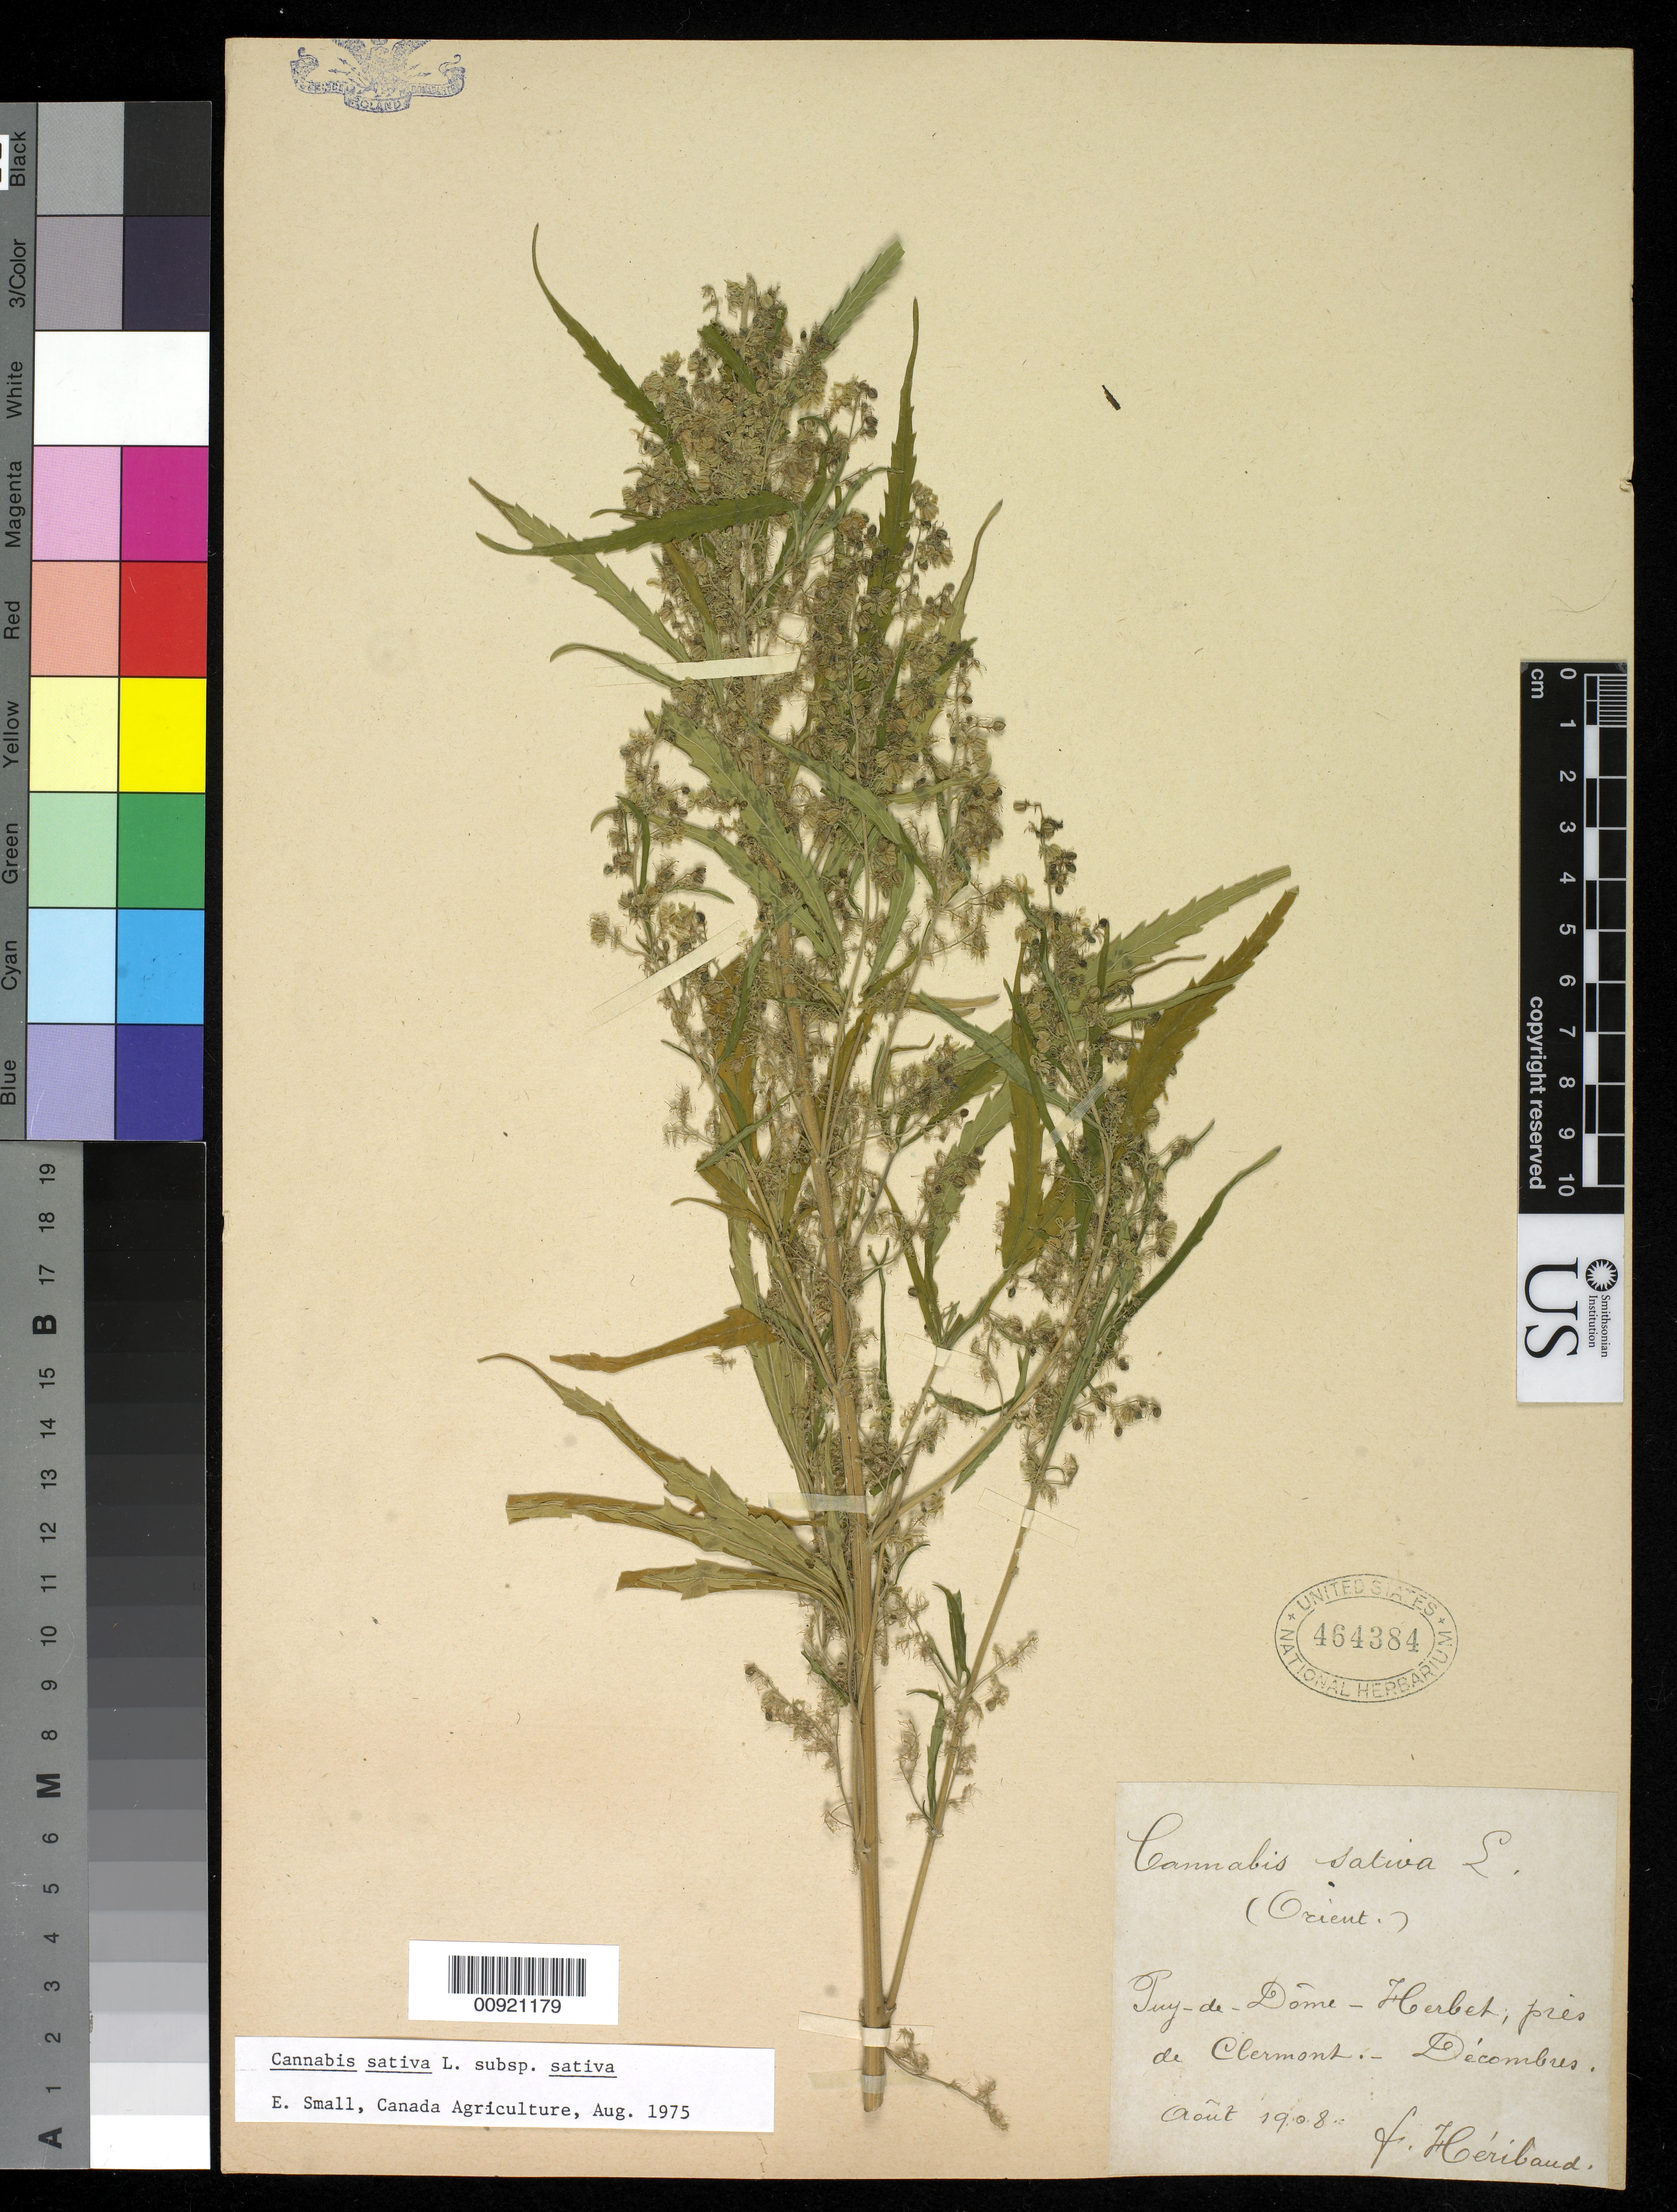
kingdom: Plantae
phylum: Tracheophyta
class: Magnoliopsida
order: Rosales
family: Cannabaceae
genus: Cannabis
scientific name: Cannabis sativa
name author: L.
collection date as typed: Aug 1908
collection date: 1908-08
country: France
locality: Tuy-de-Dome-Herbek; pris de Clermons.- Décombus.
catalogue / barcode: US 464384